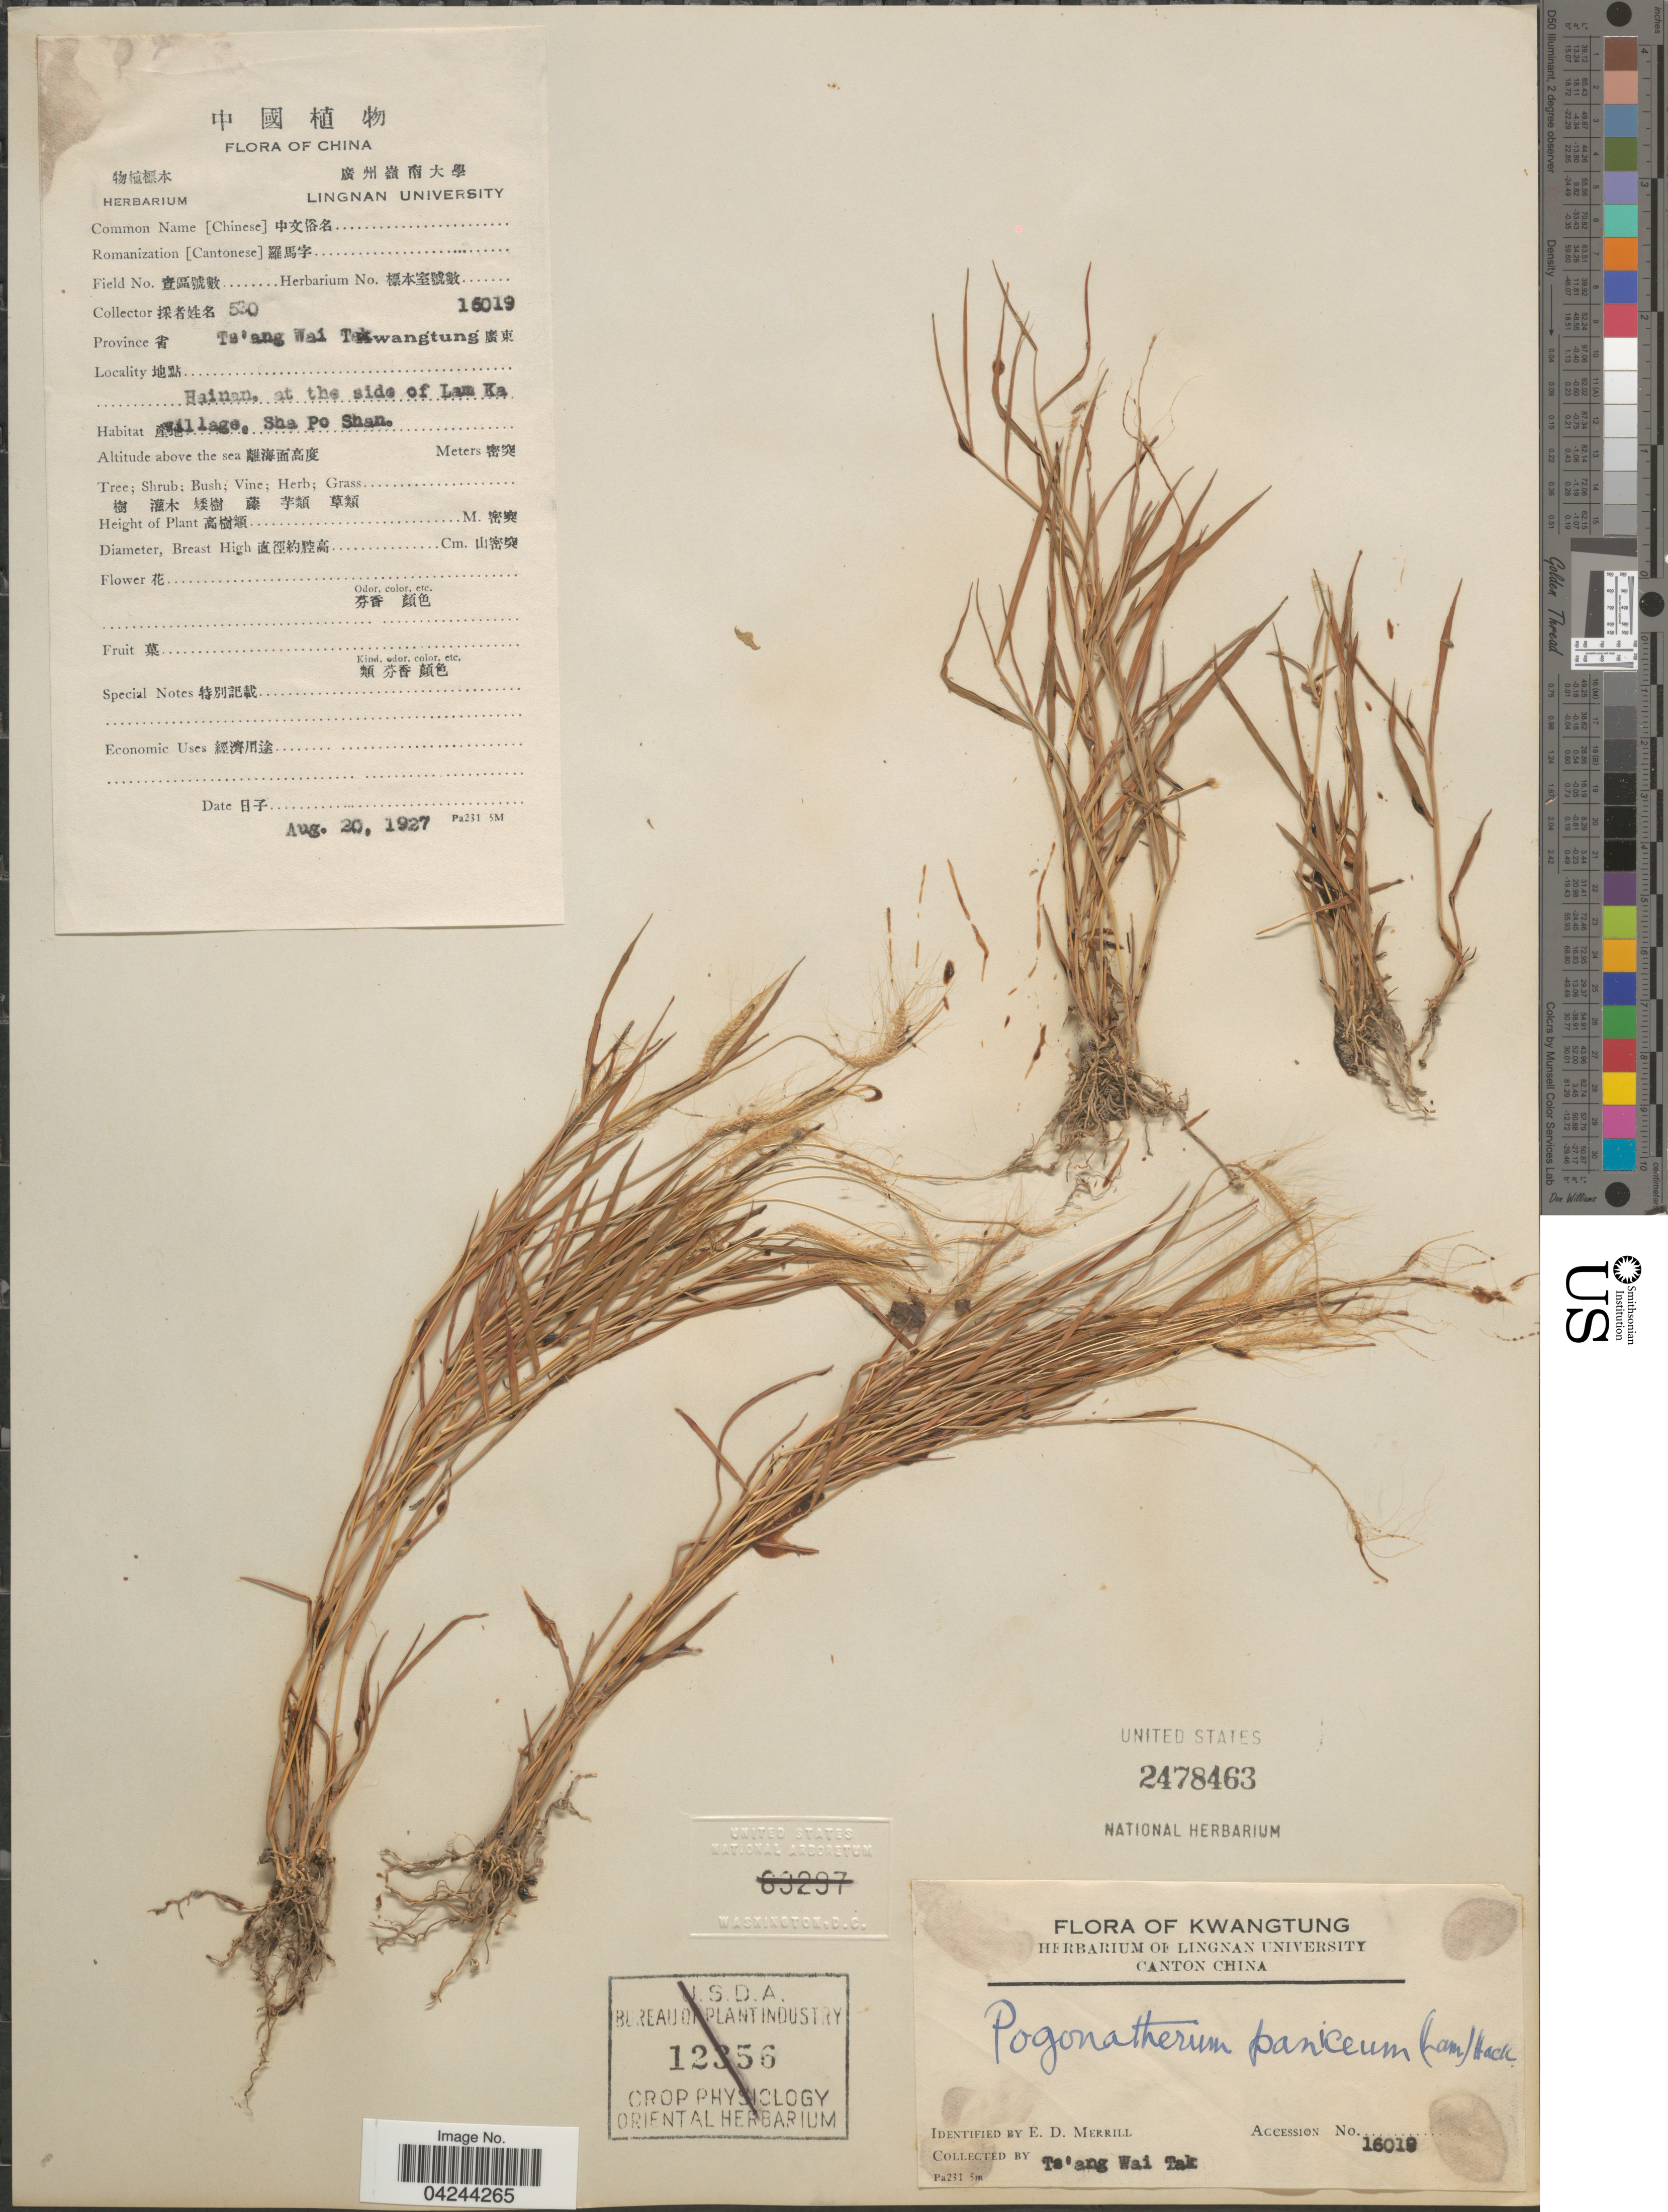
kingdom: Plantae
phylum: Tracheophyta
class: Liliopsida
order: Poales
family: Poaceae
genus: Pogonatherum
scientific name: Pogonatherum crinitum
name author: (Thunb.) Kunth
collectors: W. T. Tsang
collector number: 520/16019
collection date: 1927-08-20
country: China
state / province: Guangdong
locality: Kwangtung. At the side of Lam Ka village, Sha Po Shan.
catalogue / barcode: US 2478463